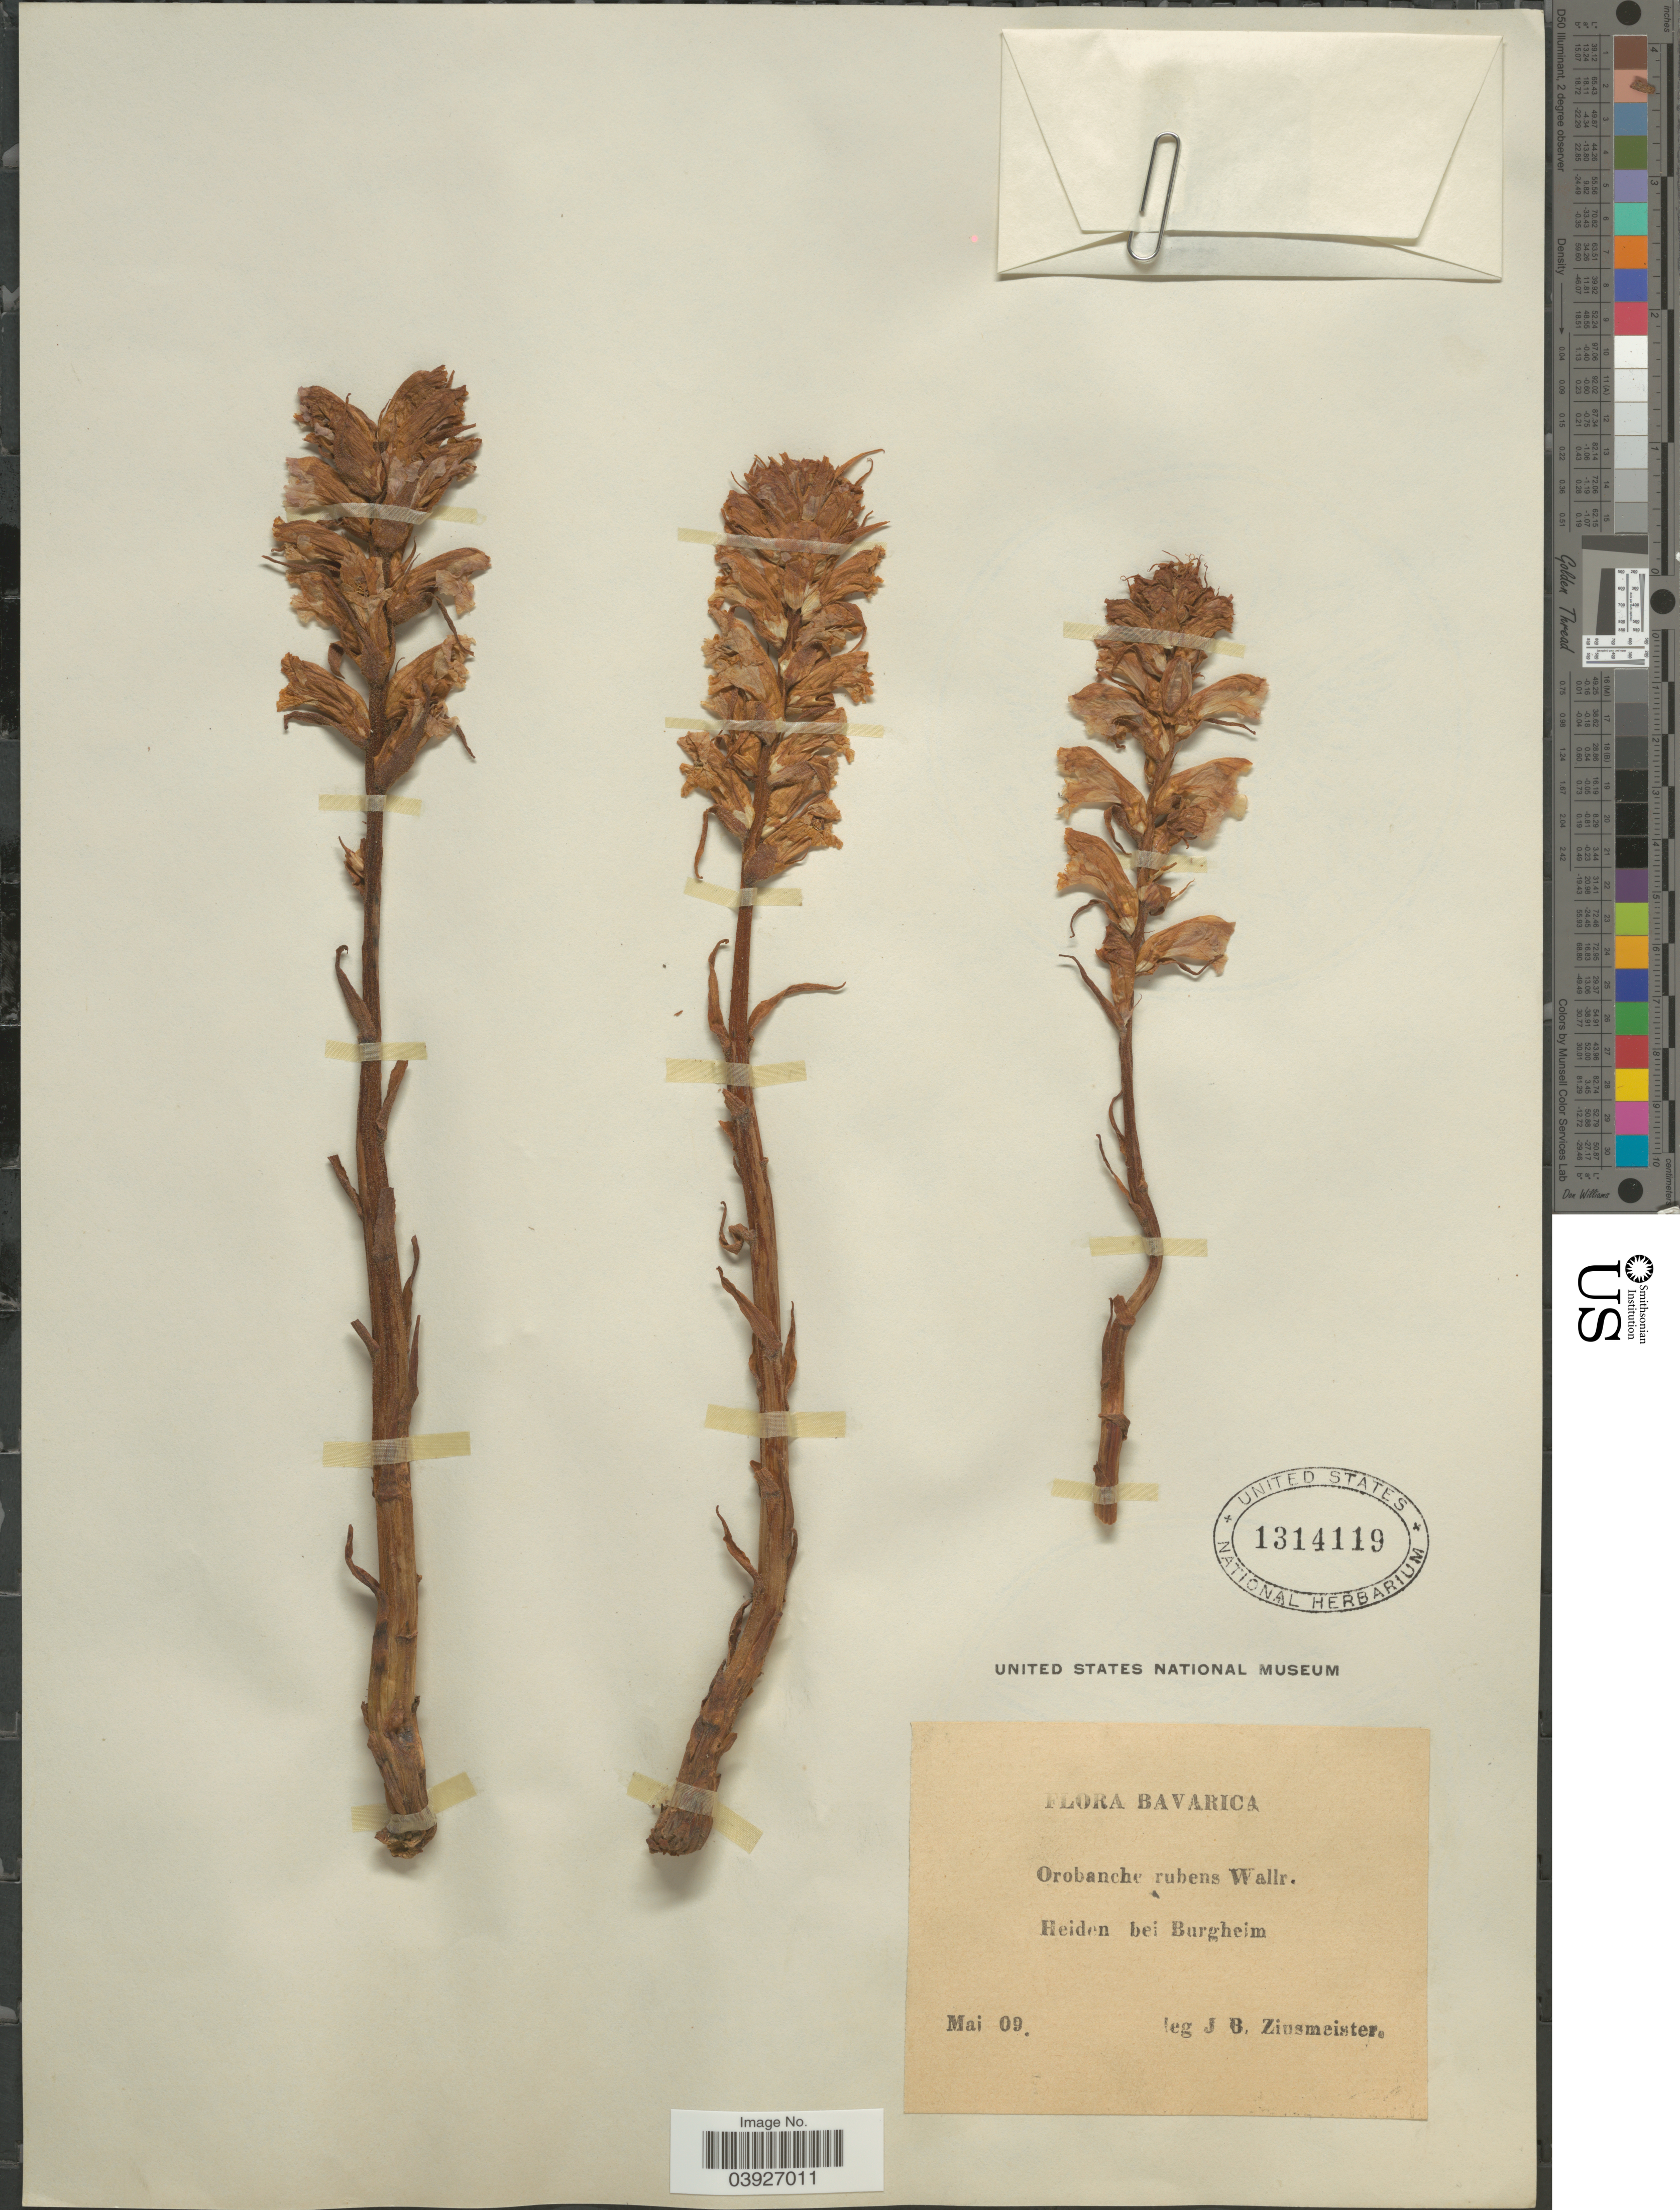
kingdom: Plantae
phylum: Tracheophyta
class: Magnoliopsida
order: Lamiales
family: Orobanchaceae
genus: Orobanche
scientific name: Orobanche rubens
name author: Wallr.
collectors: J. Zinsmeister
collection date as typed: Transcribed d/m/y: /5/9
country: Germany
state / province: Bayern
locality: Bavarica. Heiden bei Burgheim.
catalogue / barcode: US 1314119